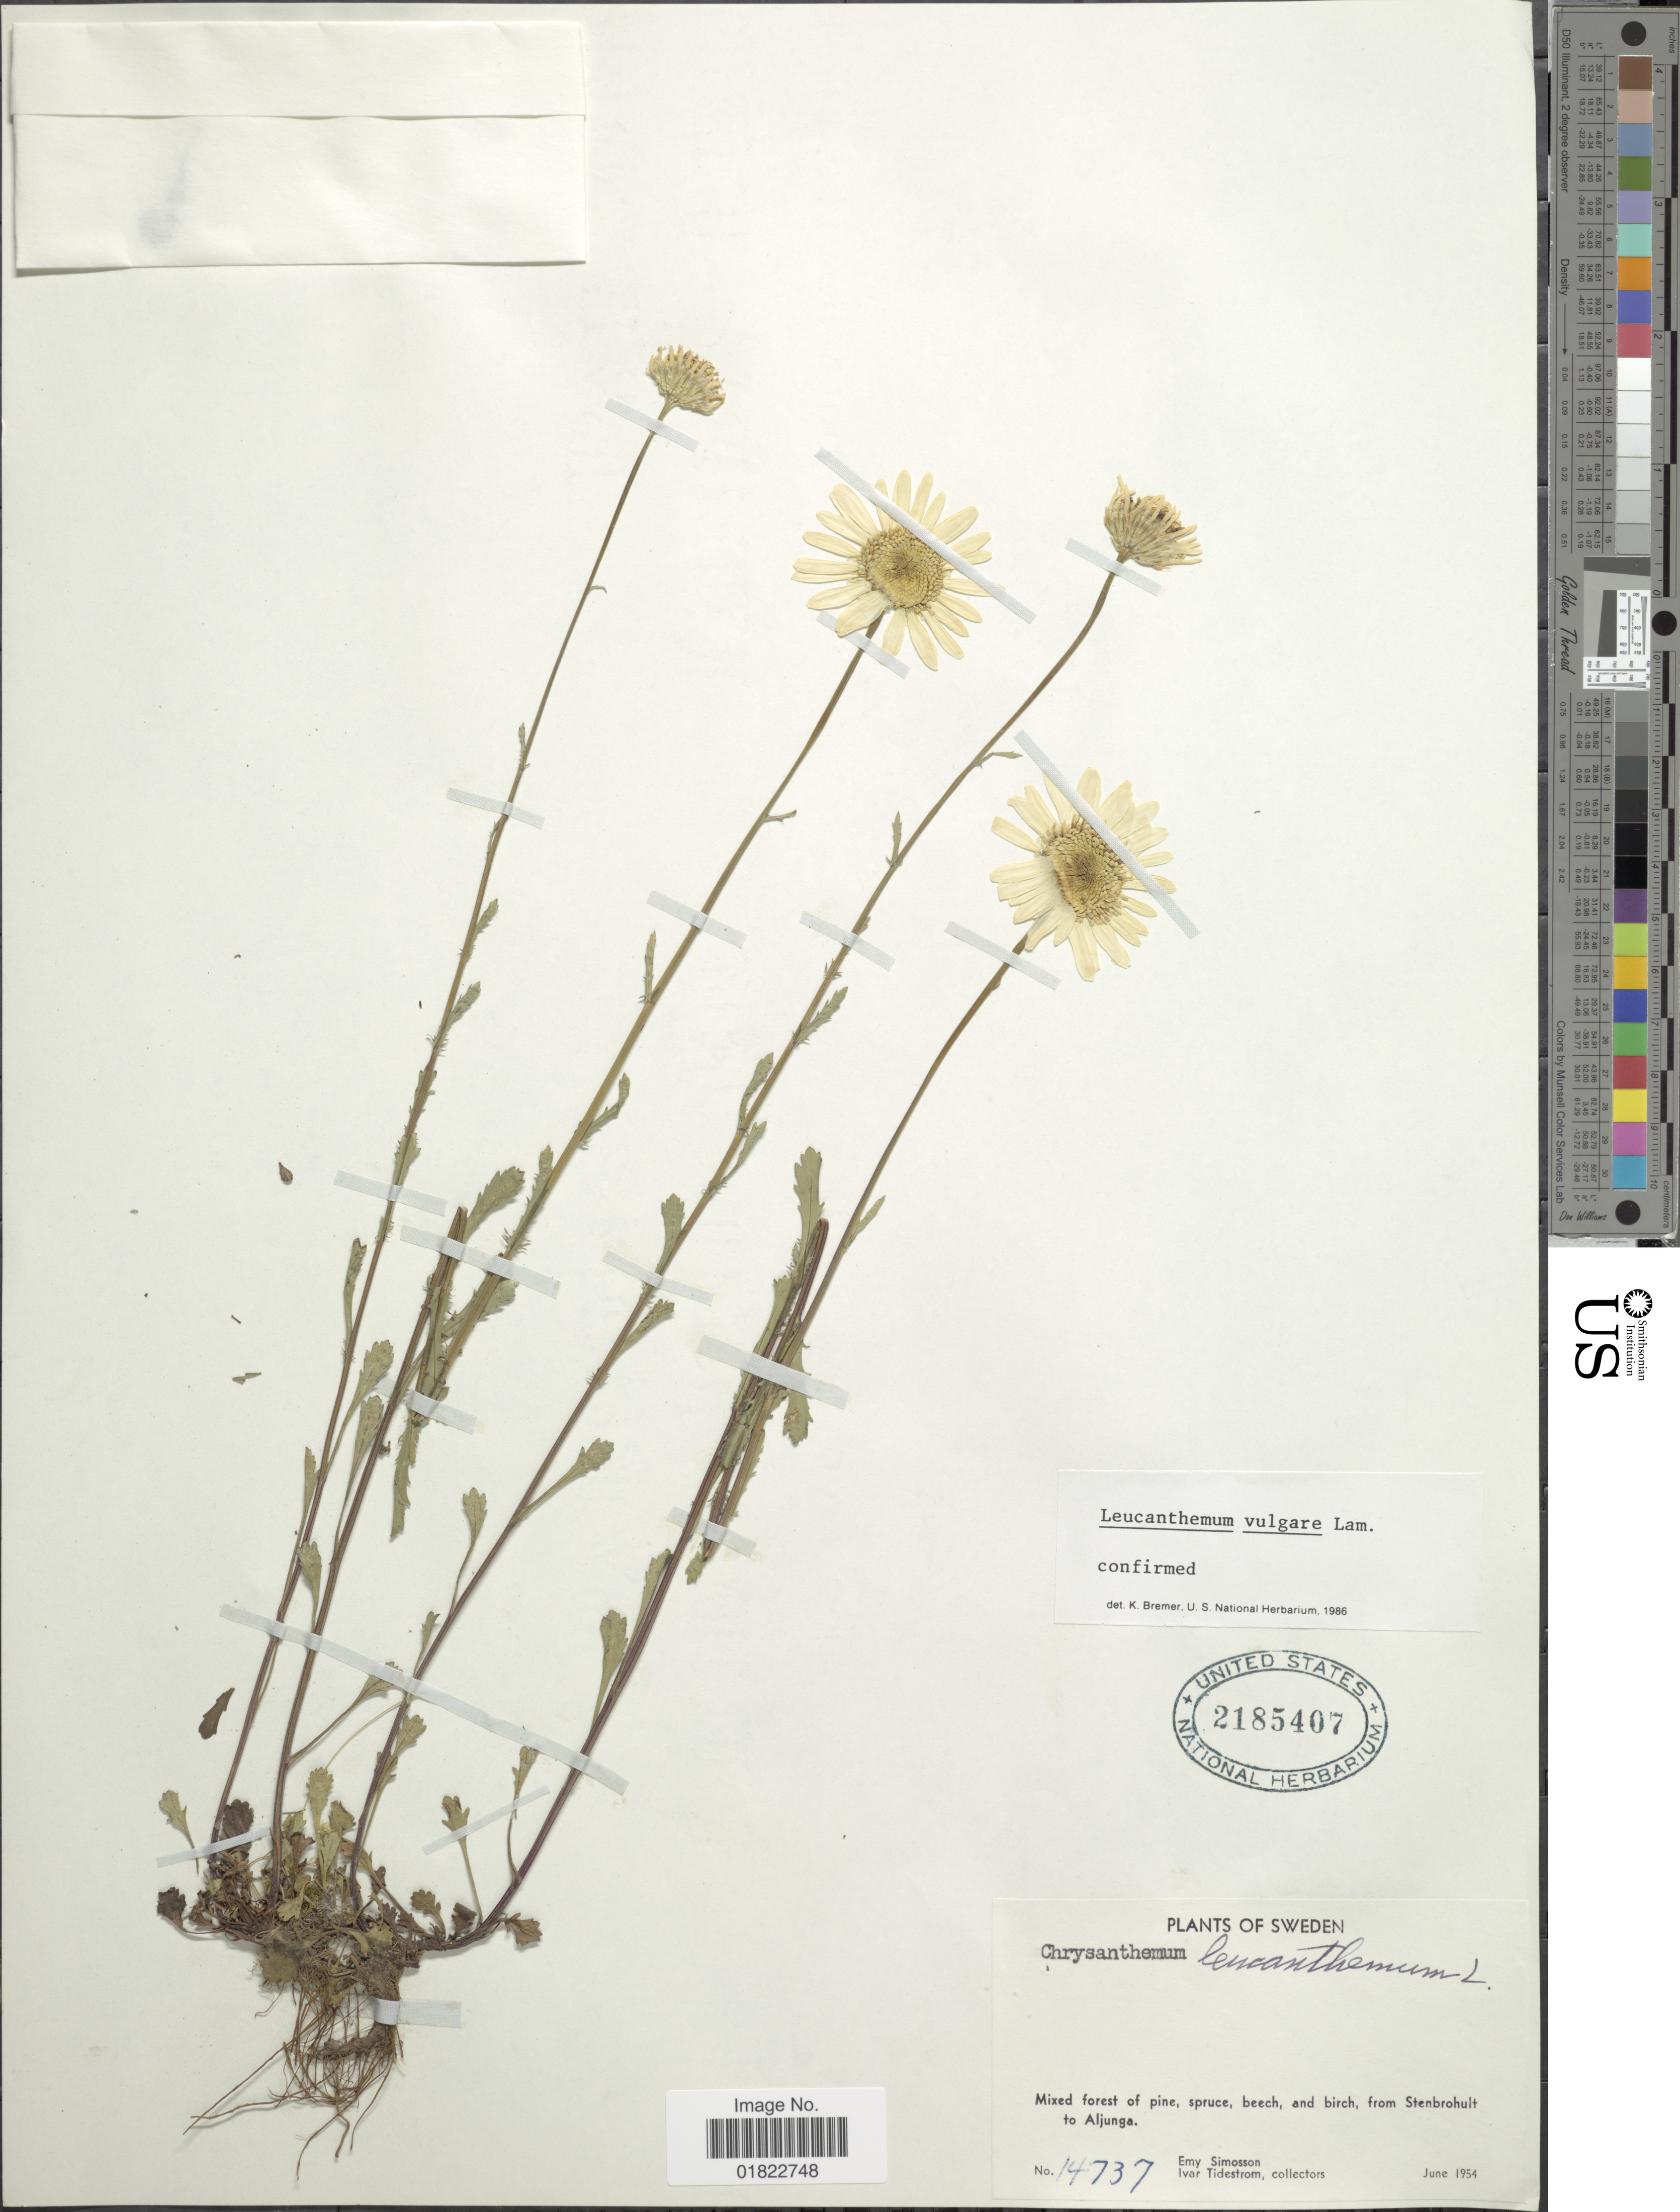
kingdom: Plantae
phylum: Tracheophyta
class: Magnoliopsida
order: Asterales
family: Asteraceae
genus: Leucanthemum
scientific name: Leucanthemum vulgare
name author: Lam.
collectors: E. Simosson & I. F. Tidestrom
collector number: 14737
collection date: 1954-06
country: Sweden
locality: Mixed forest of pine, spruce, beech, and birch, from Stenbrohult to Aljunga.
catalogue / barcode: US 2185407